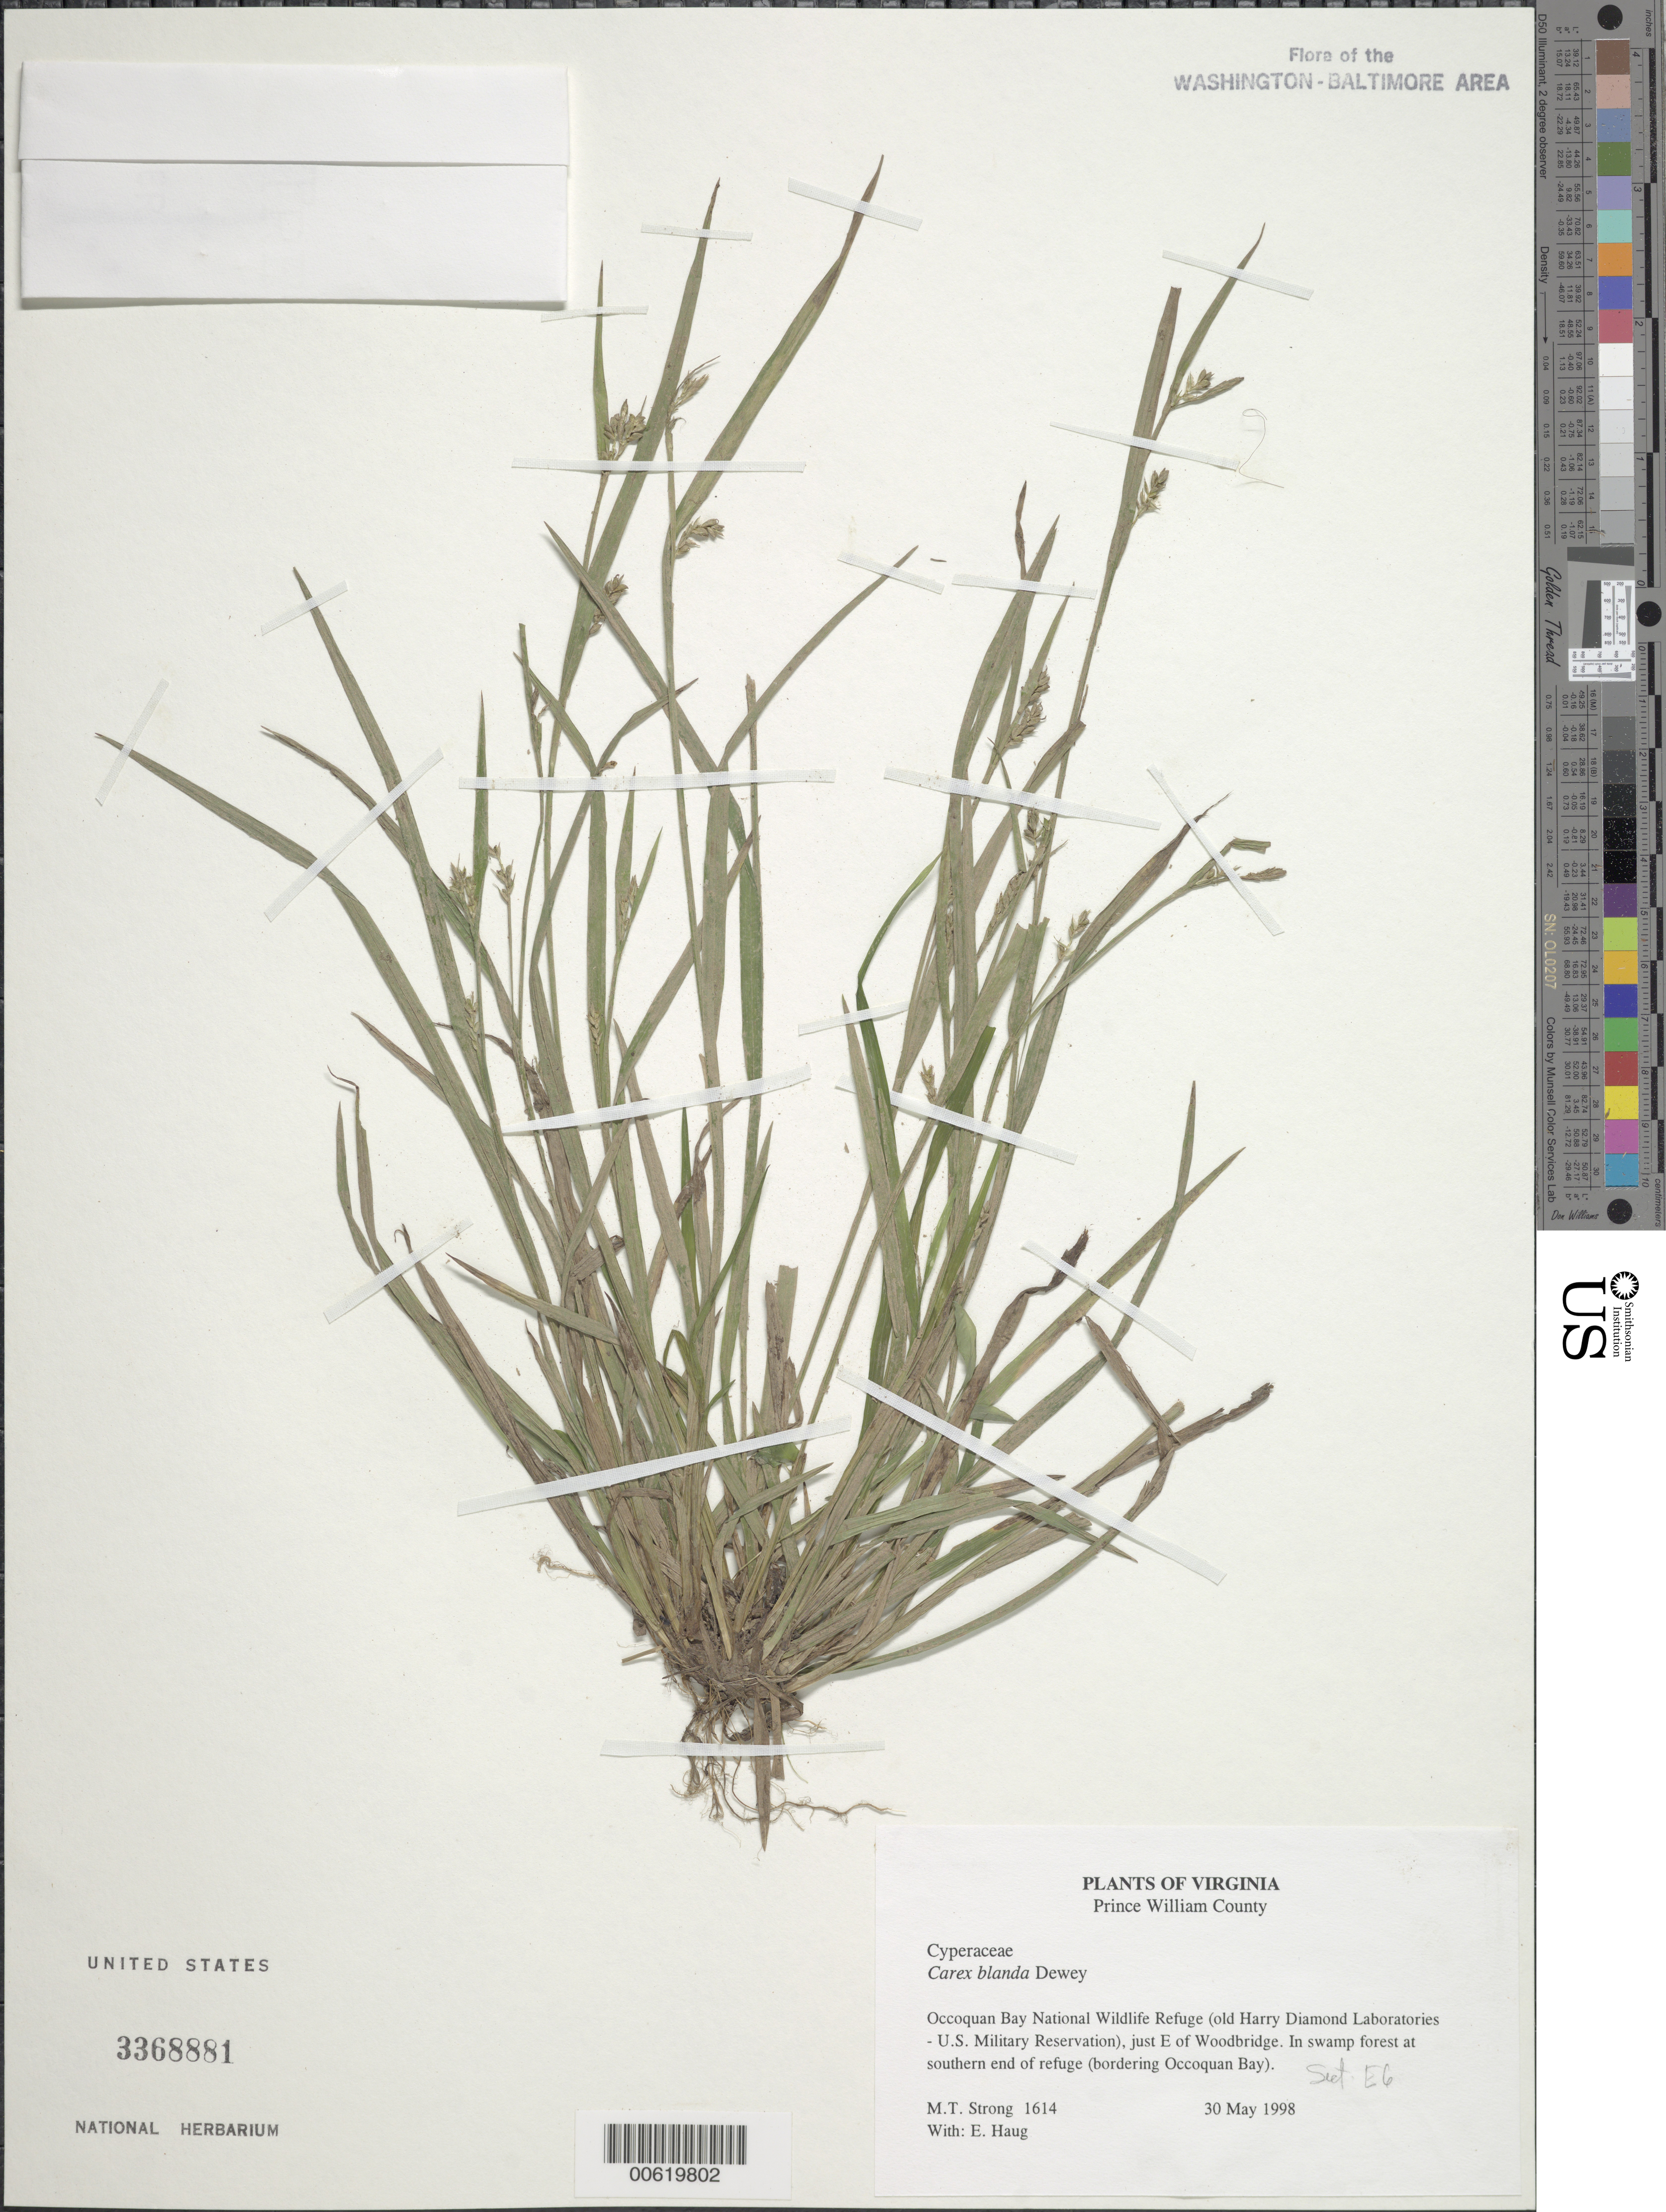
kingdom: Plantae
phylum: Tracheophyta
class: Liliopsida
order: Poales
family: Cyperaceae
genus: Carex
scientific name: Carex blanda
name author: Dewey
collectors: M. T. Strong & E. Haug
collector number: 1614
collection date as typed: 30 May 1998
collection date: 1998-05-30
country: United States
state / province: Virginia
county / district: Prince William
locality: Occoquan Bay National Wildlife Refuge (old Harry Diamond Laboratories - U.S. Military Reservation), just E of Woodbridge.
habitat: In swamp forest at southern end of refuge (bordering Occoquan Bay).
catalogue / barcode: US 3368881